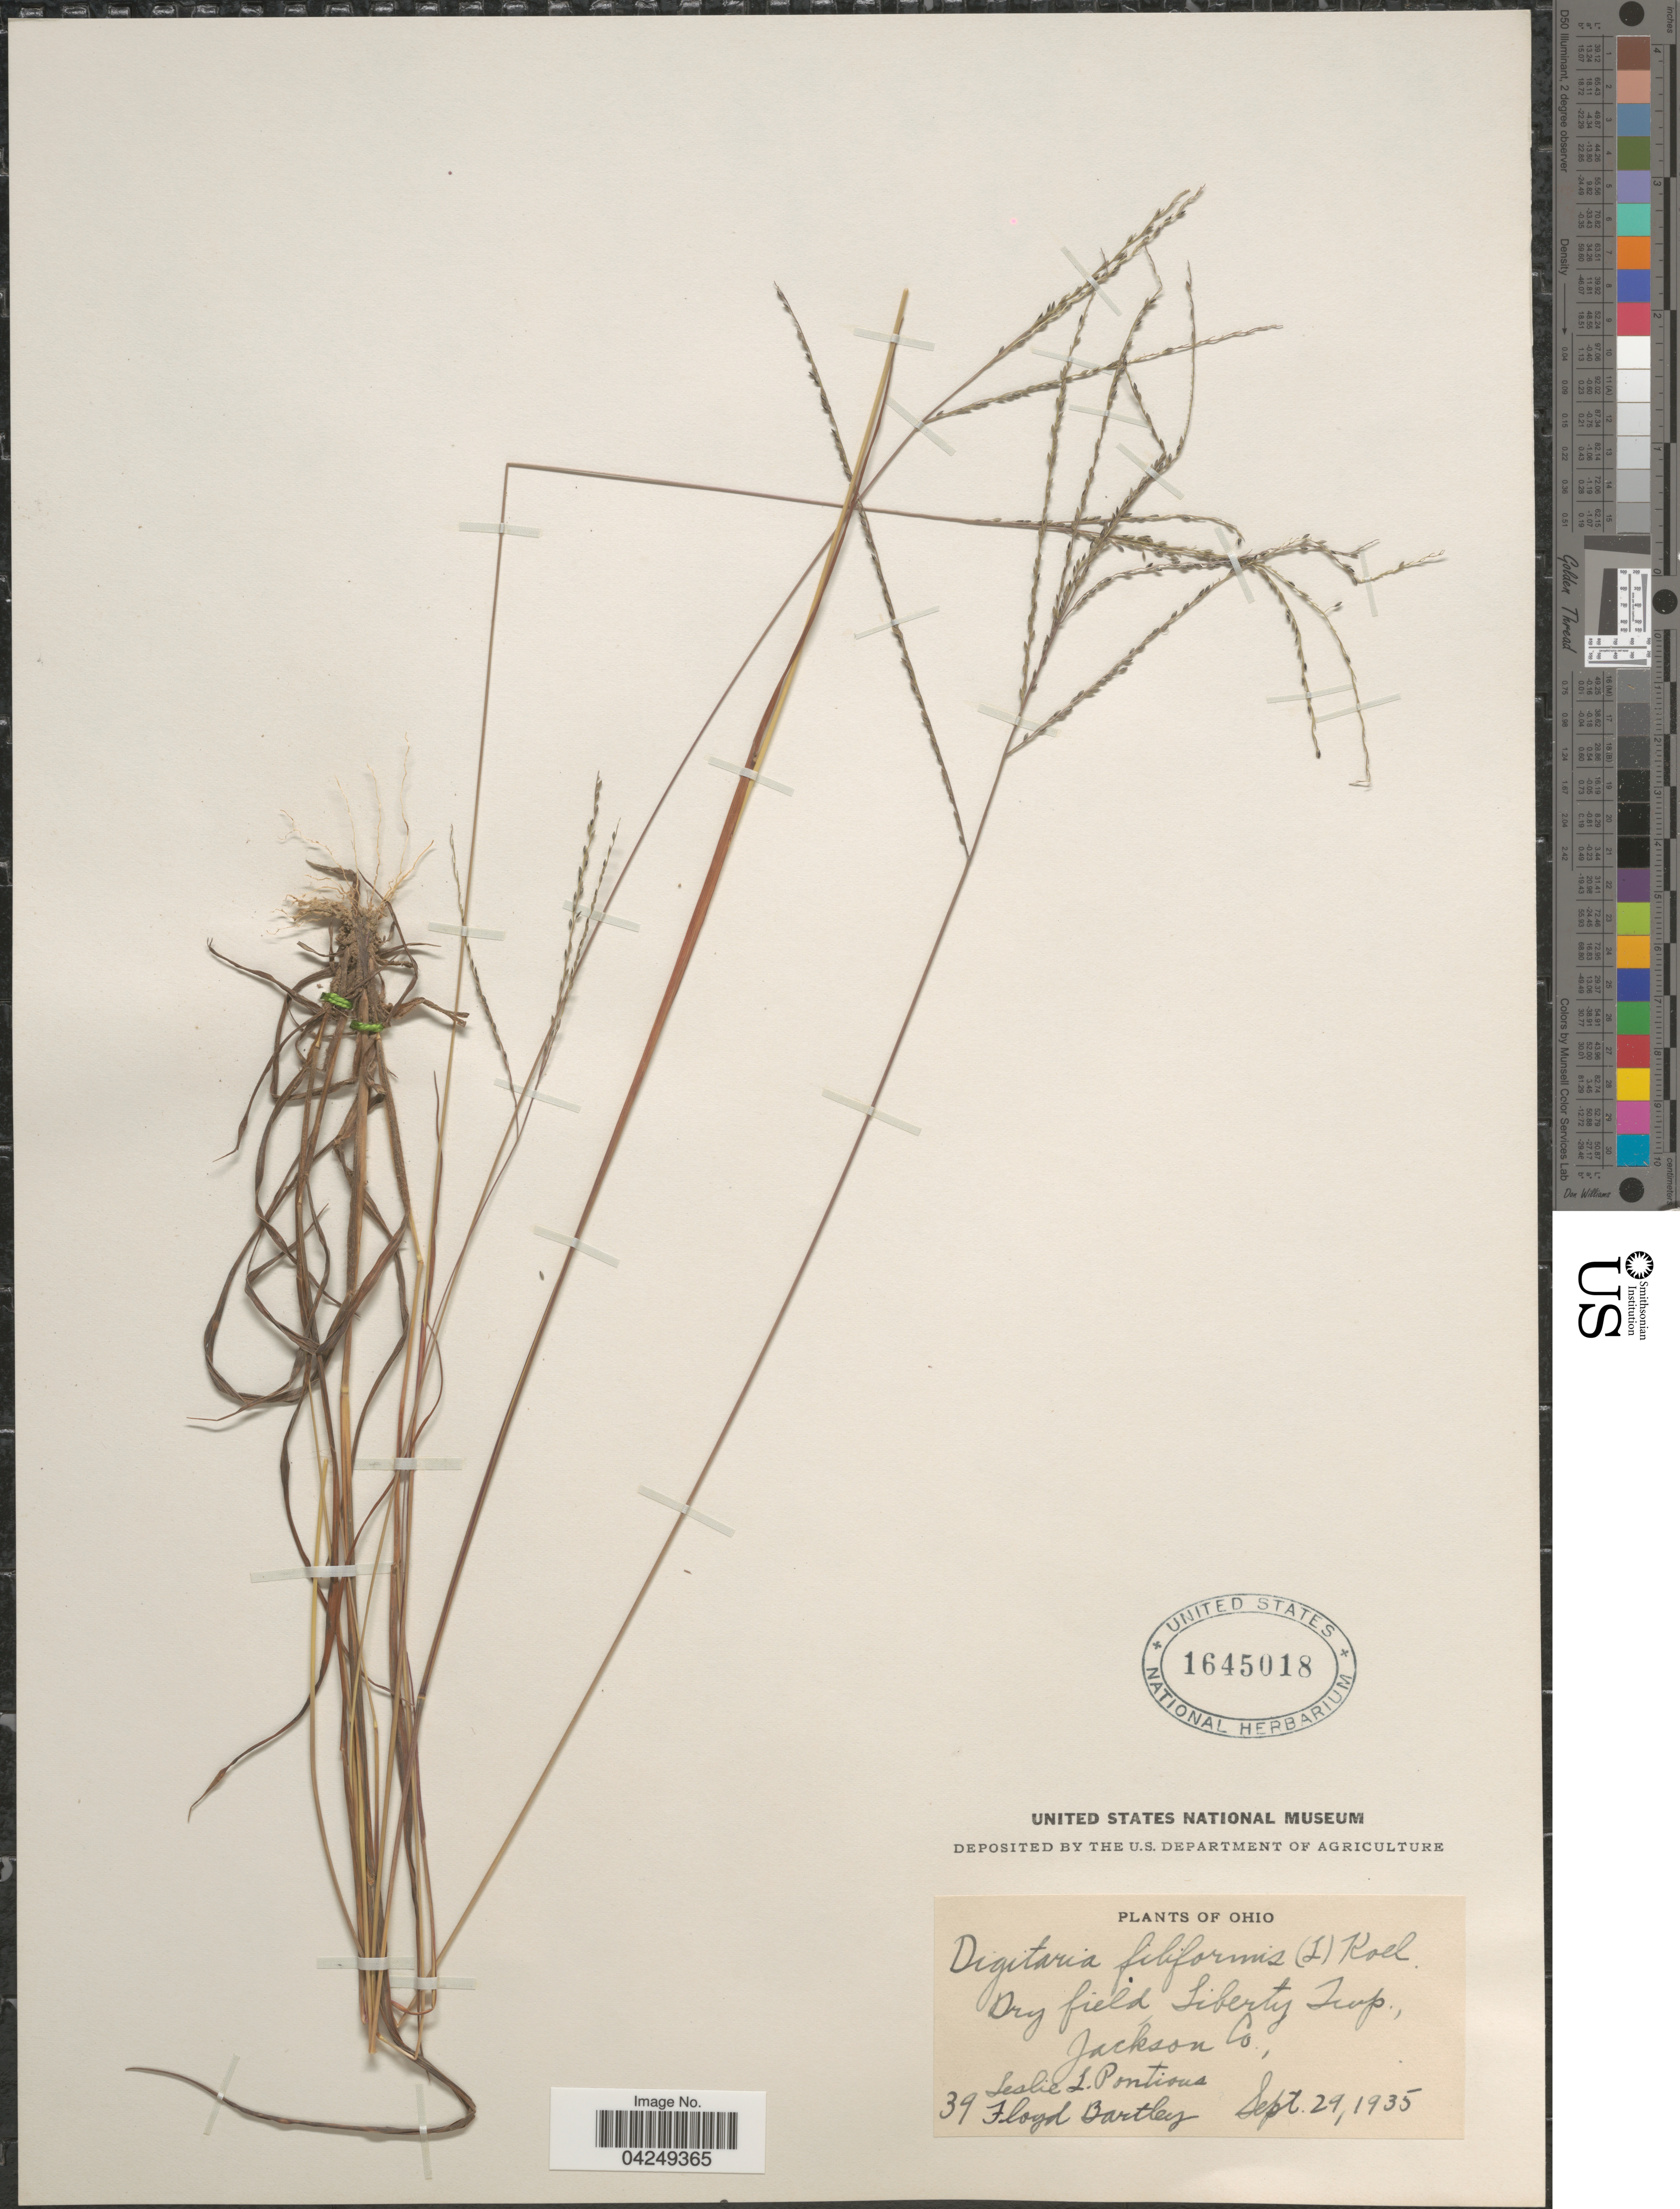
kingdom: Plantae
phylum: Tracheophyta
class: Liliopsida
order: Poales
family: Poaceae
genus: Digitaria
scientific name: Digitaria filiformis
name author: (L.) Koeler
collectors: L. L. Pontious & F. Bartley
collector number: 39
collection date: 1935-09-29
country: United States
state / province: Ohio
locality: Dry field Liberty Twp., Jackson Co.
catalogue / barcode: US 1645018